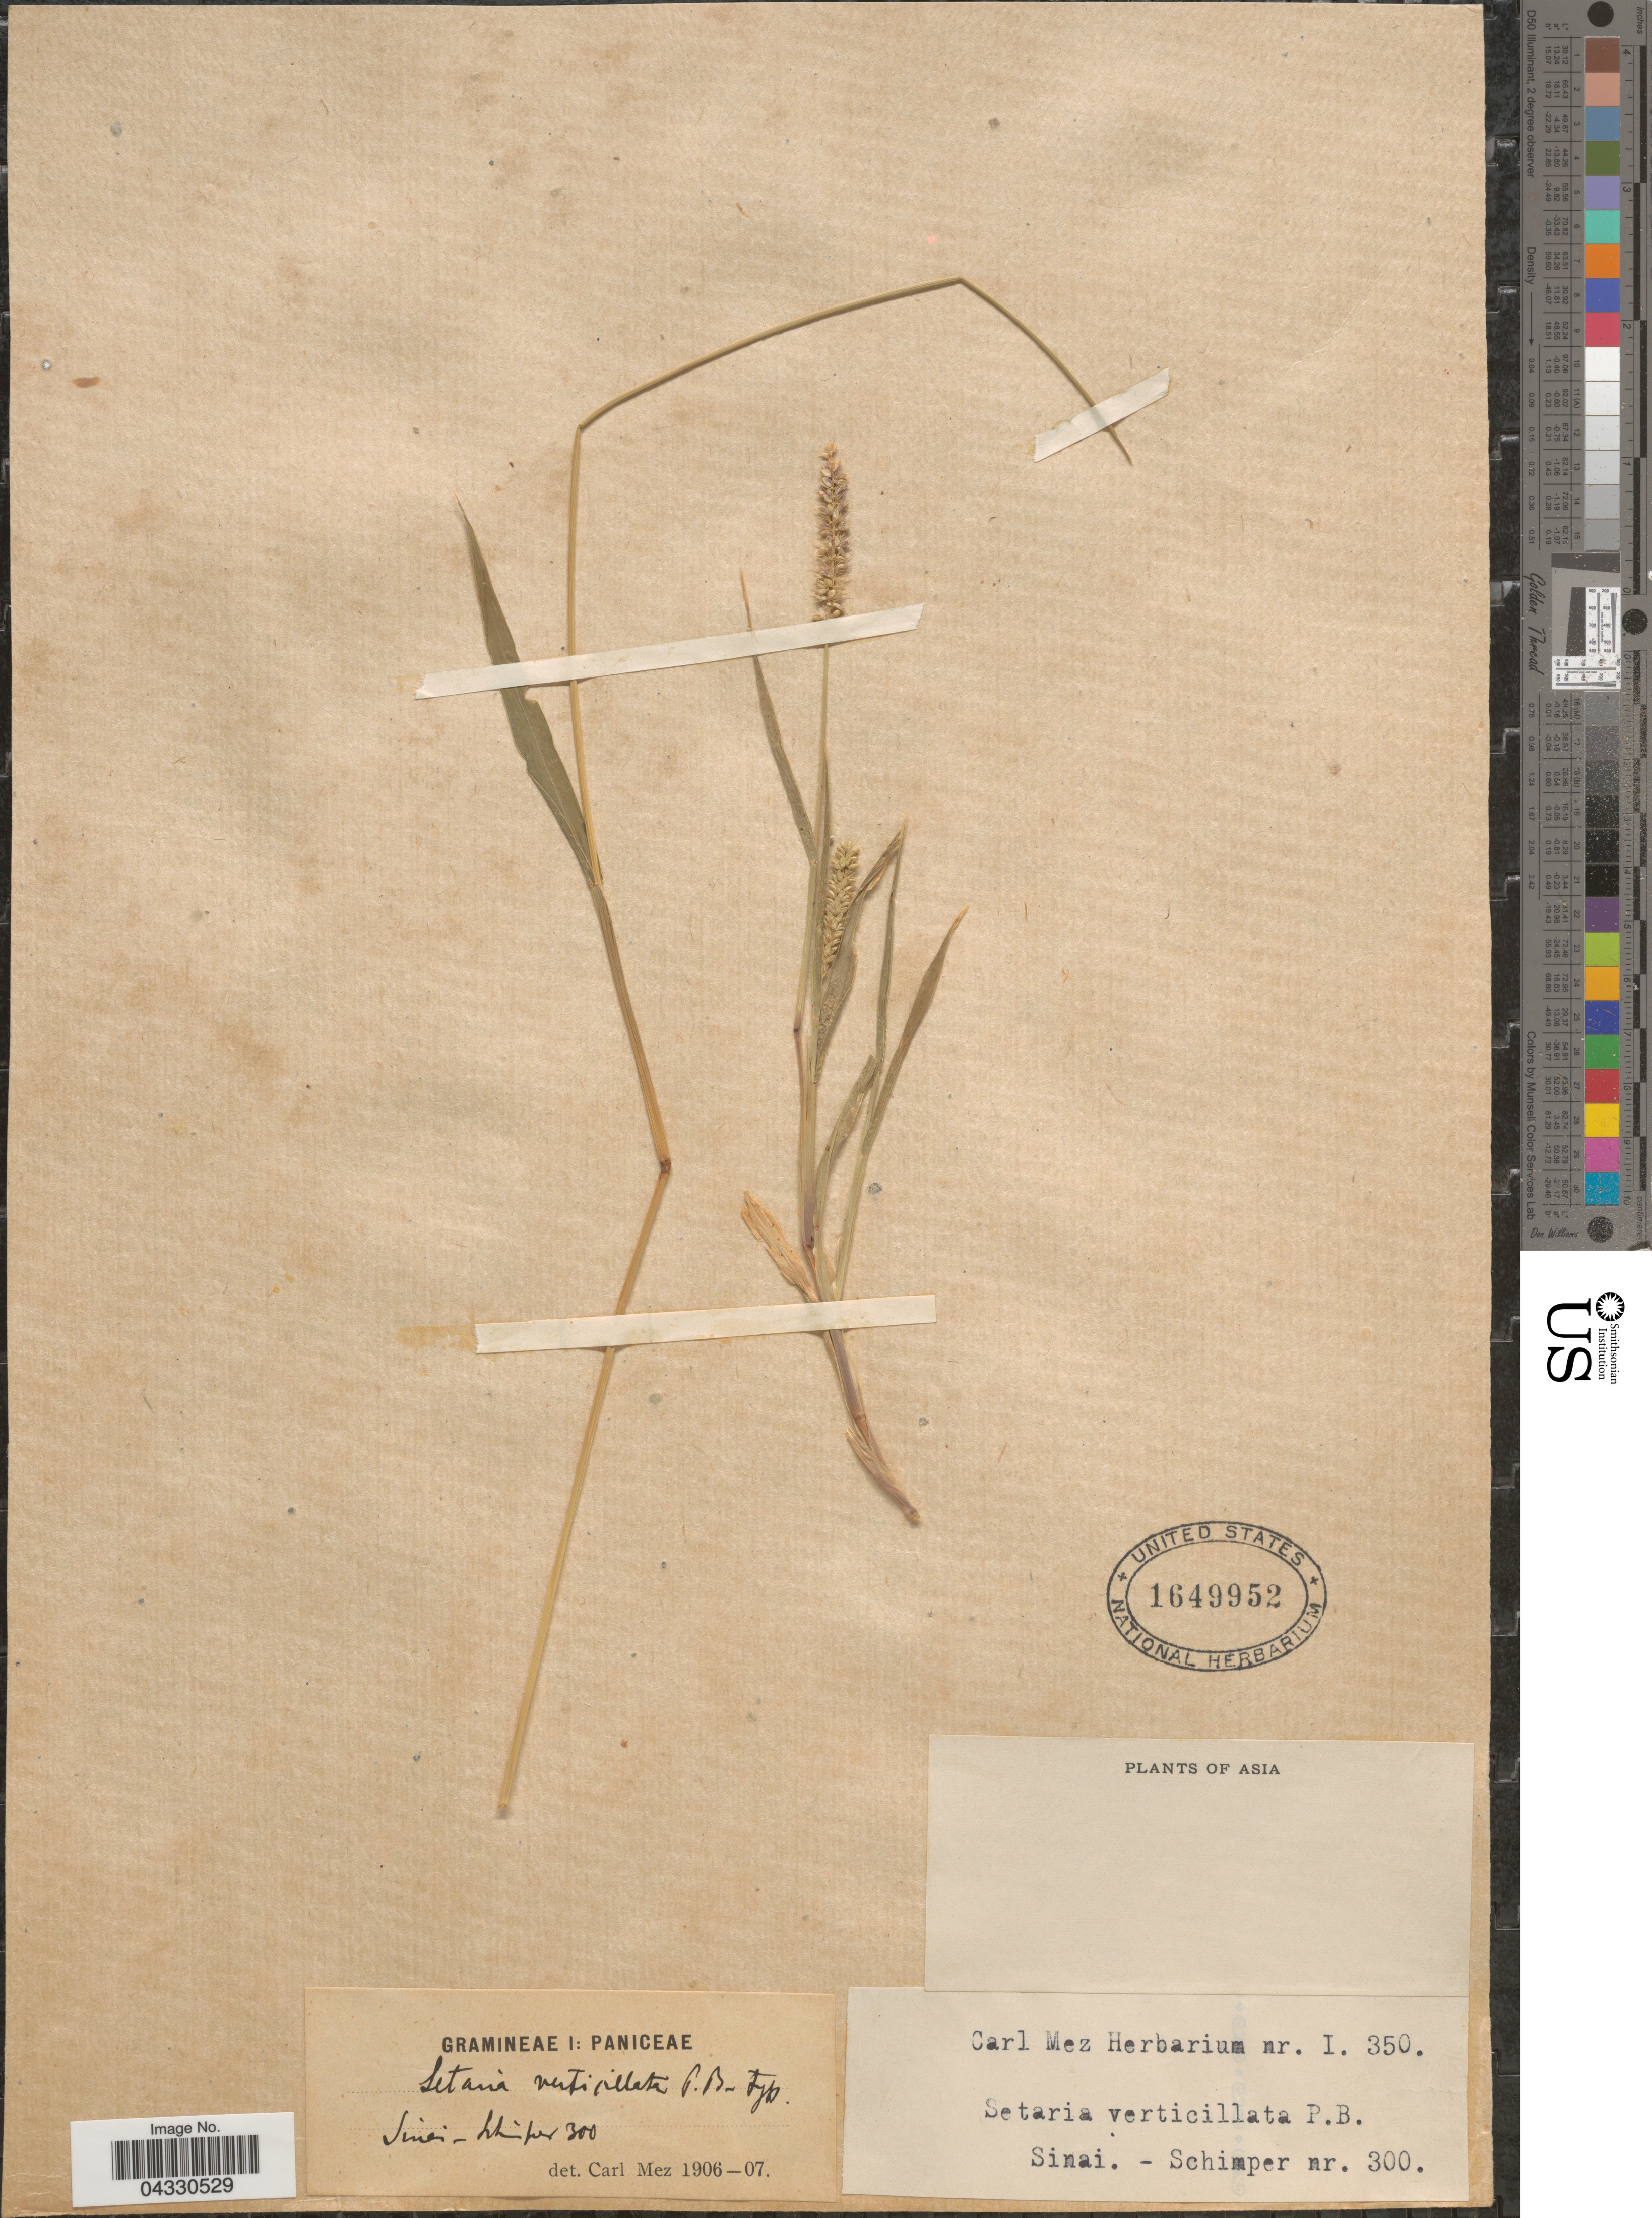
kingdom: Plantae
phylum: Tracheophyta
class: Liliopsida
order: Poales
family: Poaceae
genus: Setaria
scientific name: Setaria verticillata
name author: (L.) P. Beauv.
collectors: -. Schimper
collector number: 300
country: Egypt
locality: Sinai. [Ethiopia??]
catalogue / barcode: US 1649952